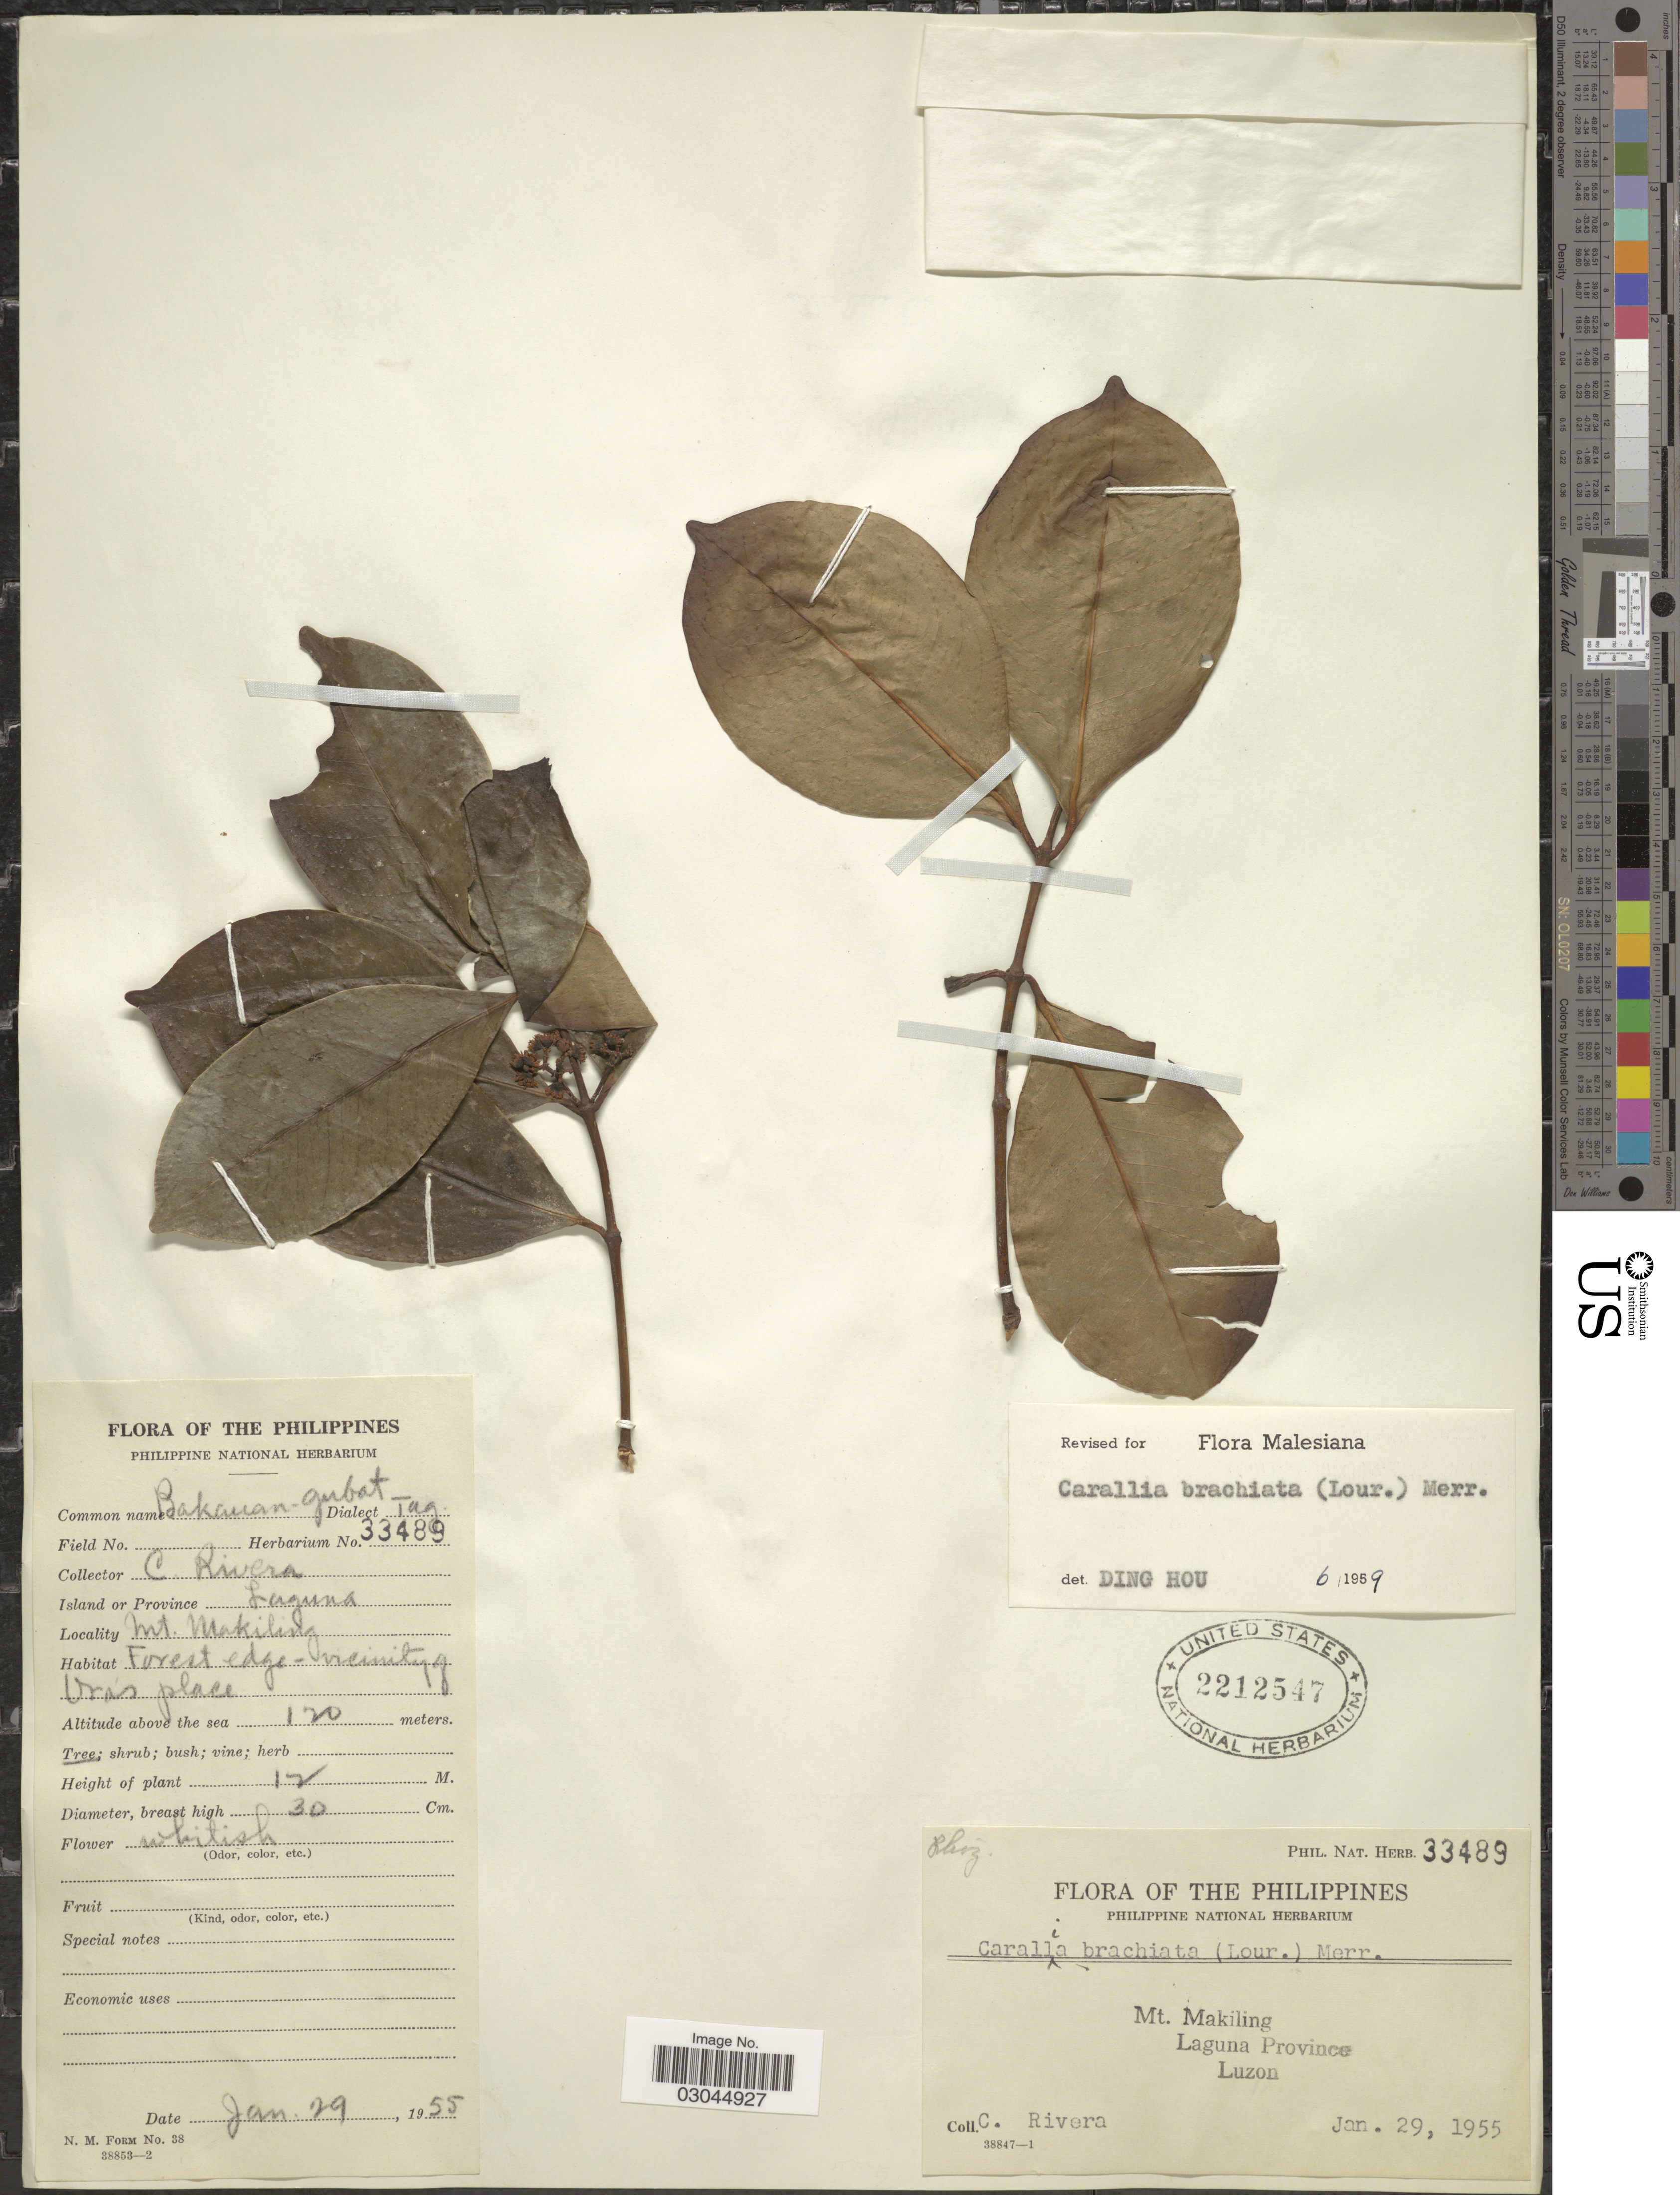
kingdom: Plantae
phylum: Tracheophyta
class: Magnoliopsida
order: Malpighiales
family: Rhizophoraceae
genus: Carallia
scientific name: Carallia brachiata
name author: (Lour.) Merr.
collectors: C. Rivera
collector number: Phil. Nat. Herb. 33489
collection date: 1955-01-29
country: Philippines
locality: Mt. Maquiling. Laguna Province, Luzon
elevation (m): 120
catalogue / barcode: US 2212547